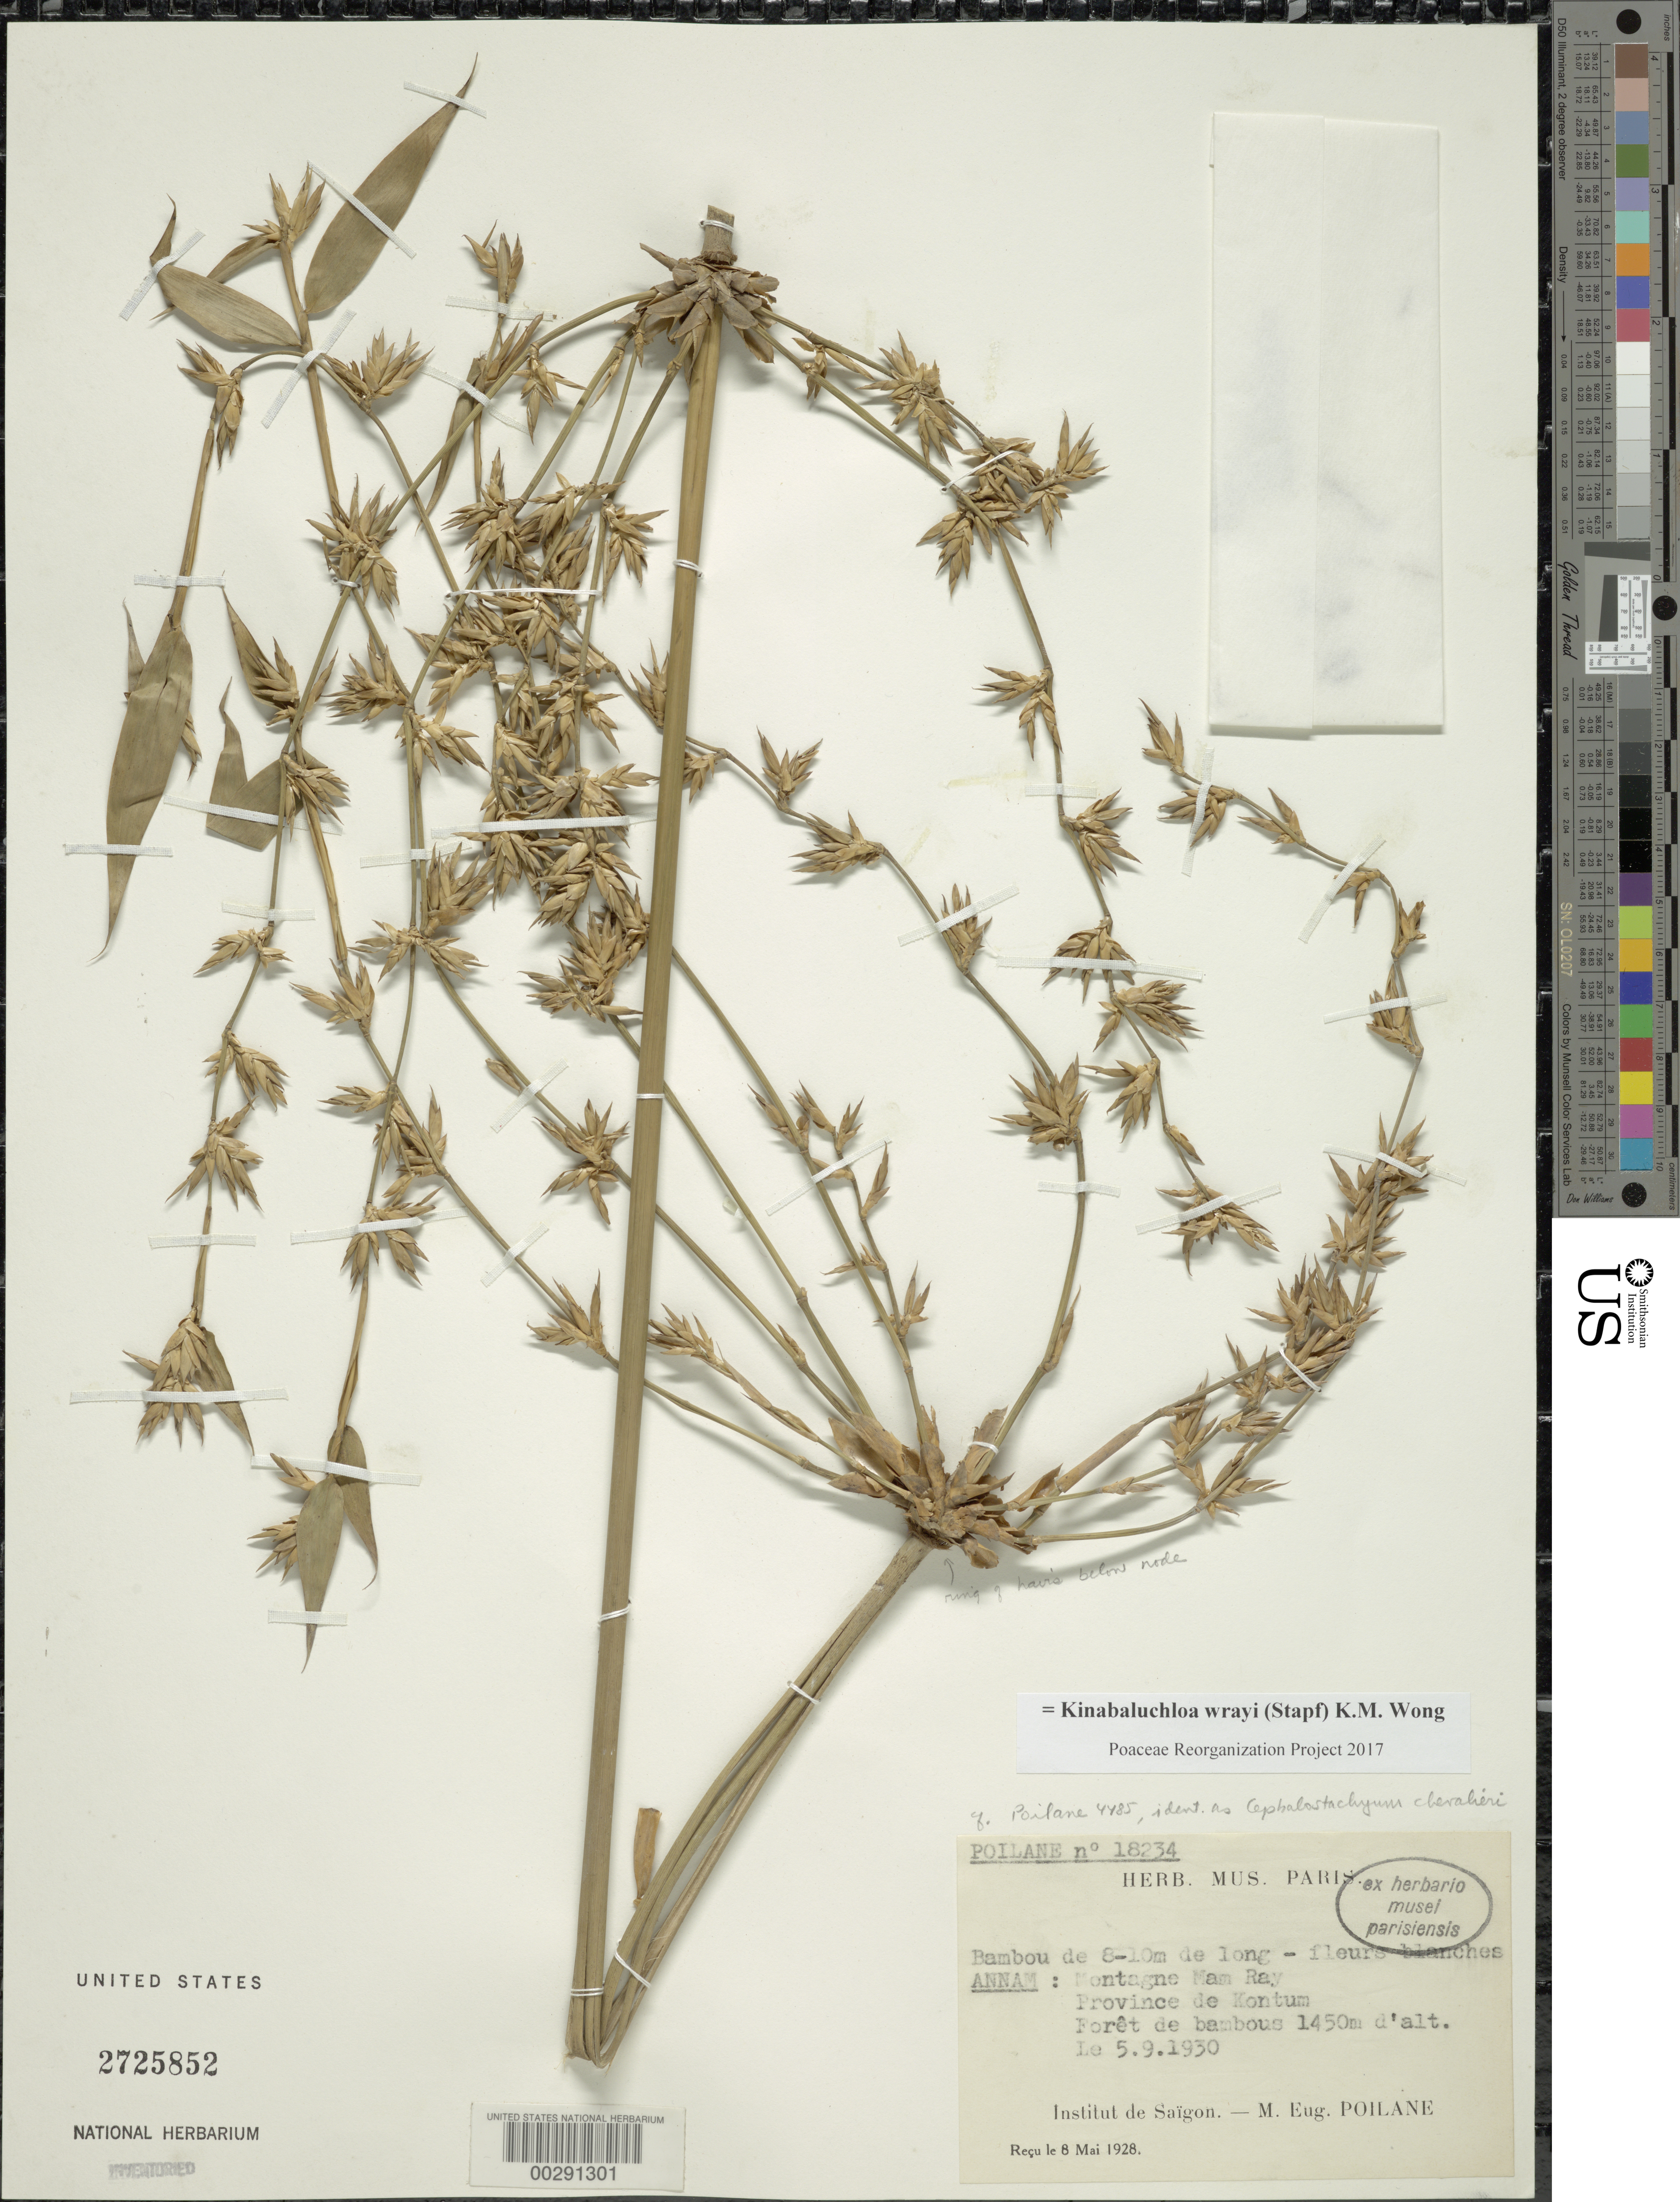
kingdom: Plantae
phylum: Tracheophyta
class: Liliopsida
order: Poales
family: Poaceae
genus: Cephalostachyum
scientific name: Cephalostachyum chevalieri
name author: A. Camus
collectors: E. Poilane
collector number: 18234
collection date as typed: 05 Sep 1930 or 09 May 1930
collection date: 1930-05-09 or 1930-09-05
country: Vietnam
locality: Annam: mam ray mountain; kontum prov.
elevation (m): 1450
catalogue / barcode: US 2725852